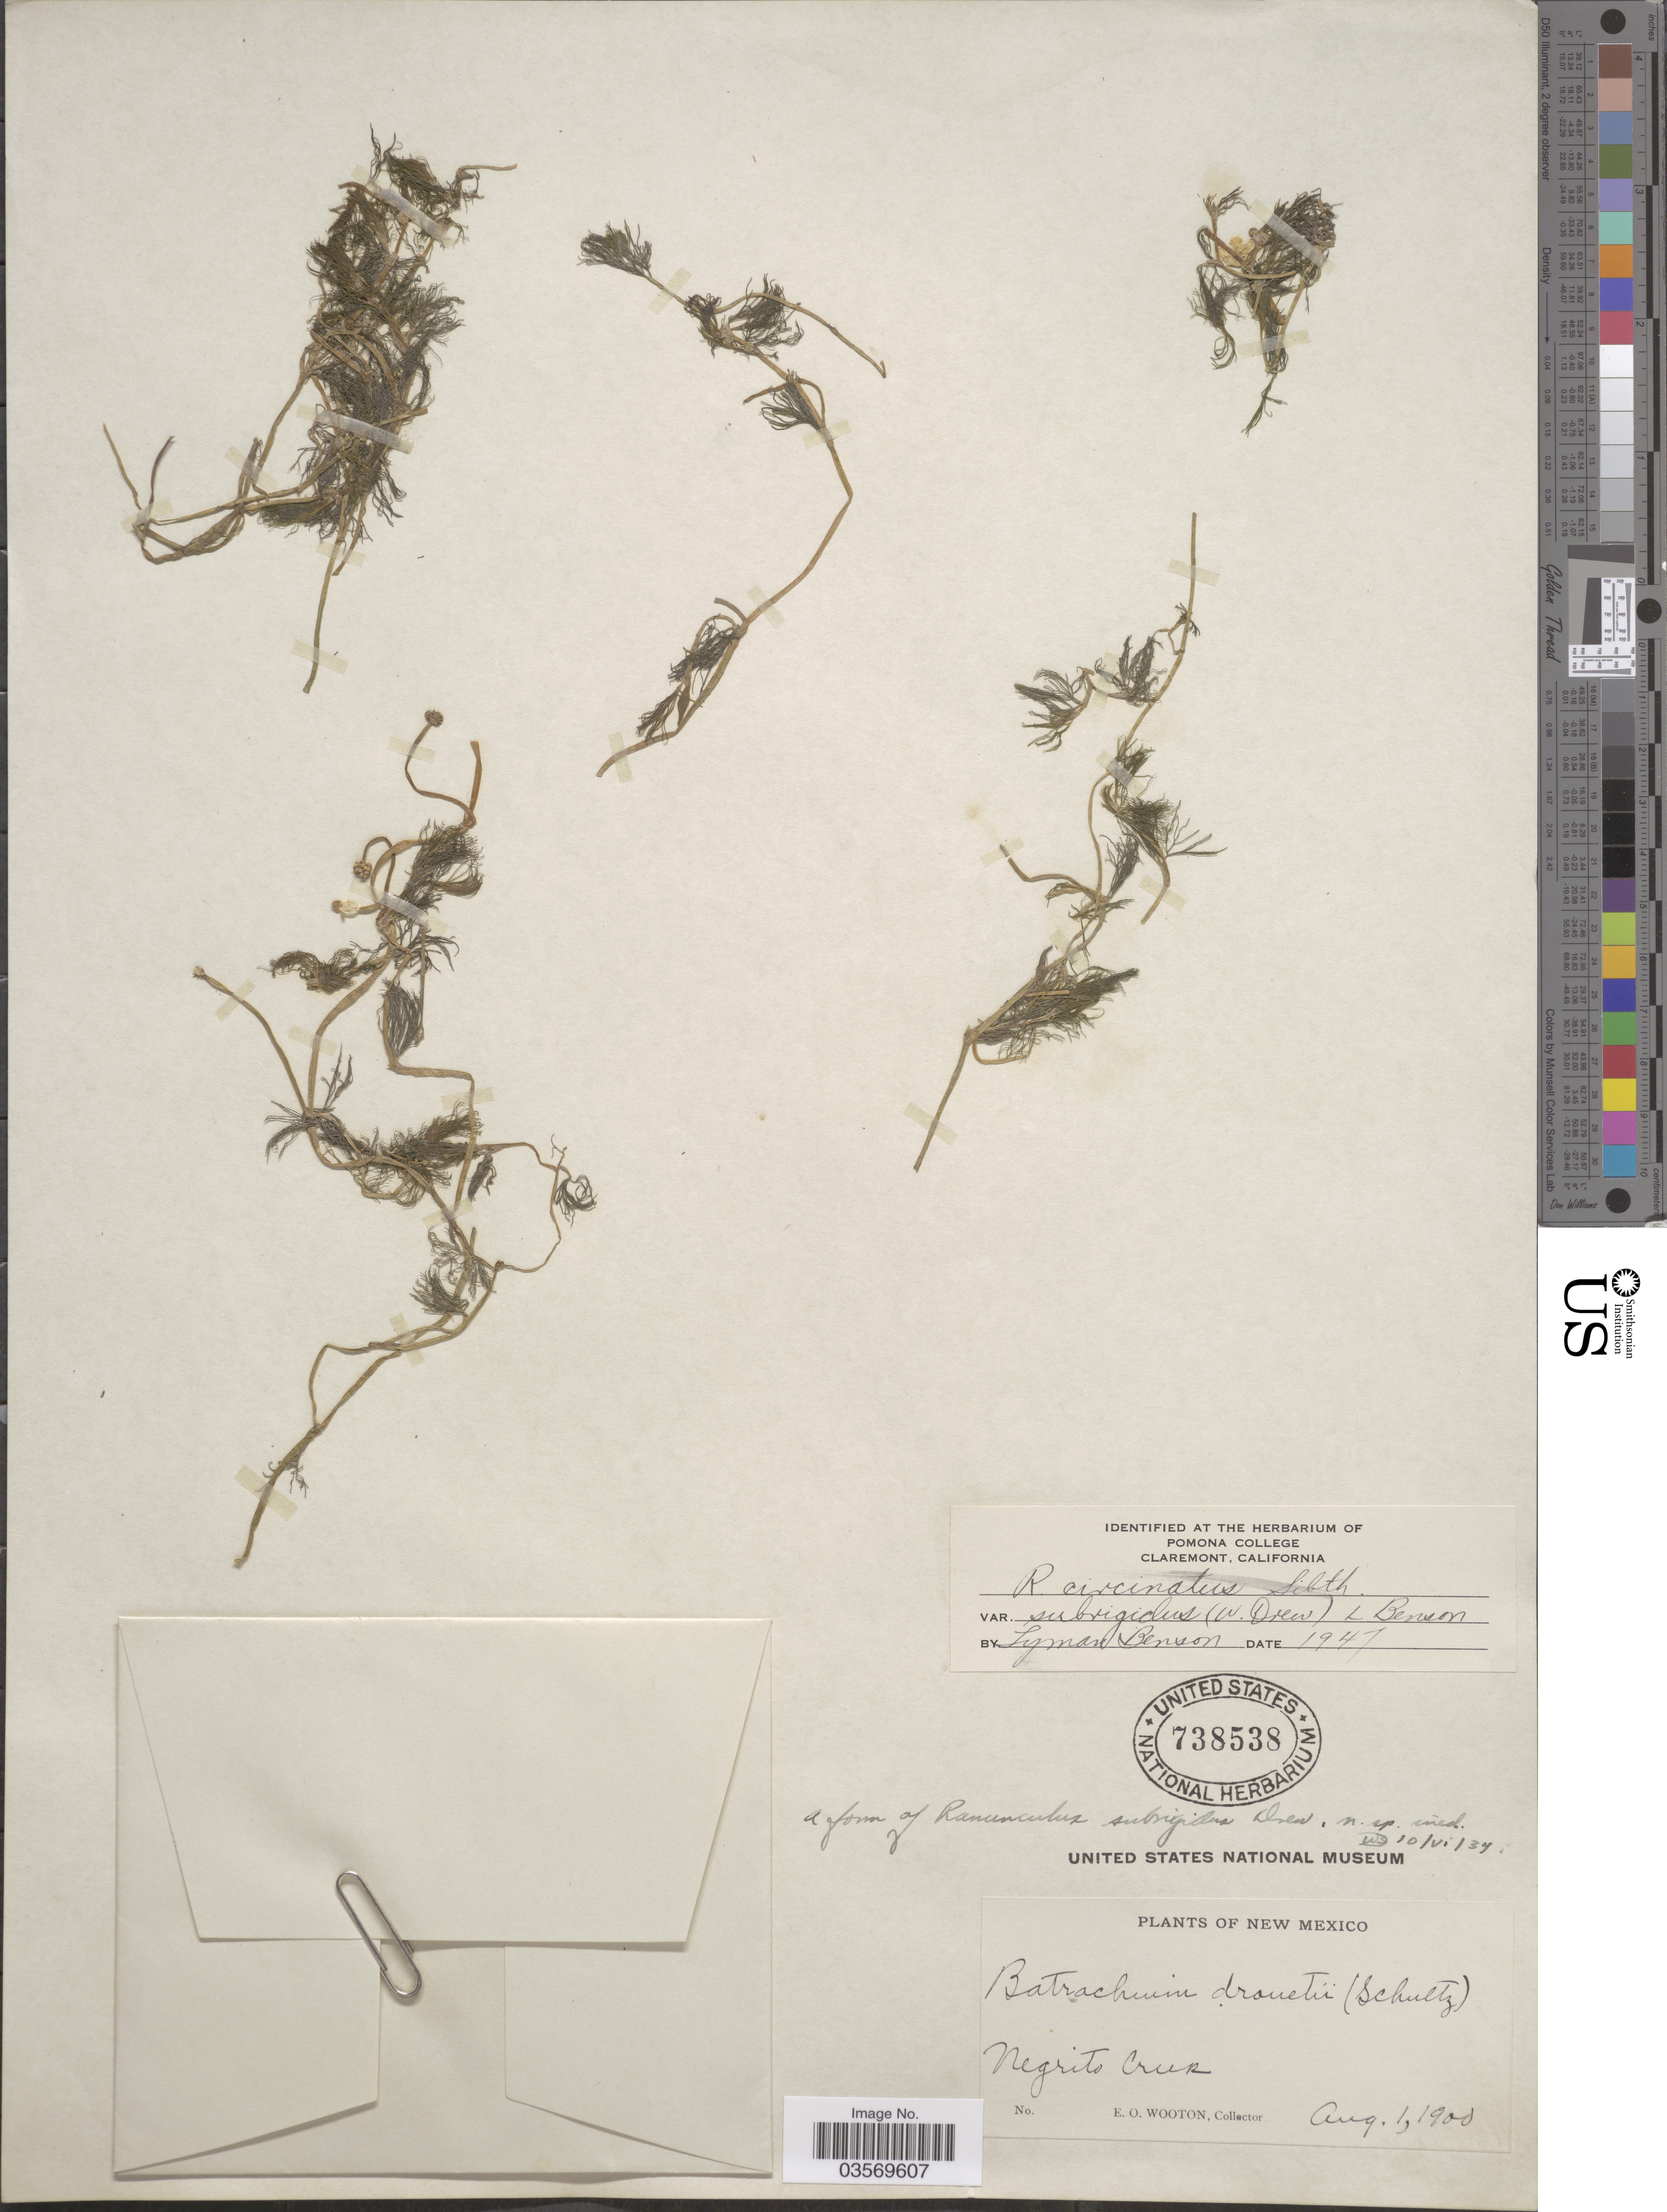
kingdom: Plantae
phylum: Tracheophyta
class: Magnoliopsida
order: Ranunculales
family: Ranunculaceae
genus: Ranunculus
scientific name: Ranunculus subrigidus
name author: W.B. Drew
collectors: E. O. Wooton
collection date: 1900-08-01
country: United States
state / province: New Mexico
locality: Negrito Creek.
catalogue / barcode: US 738538